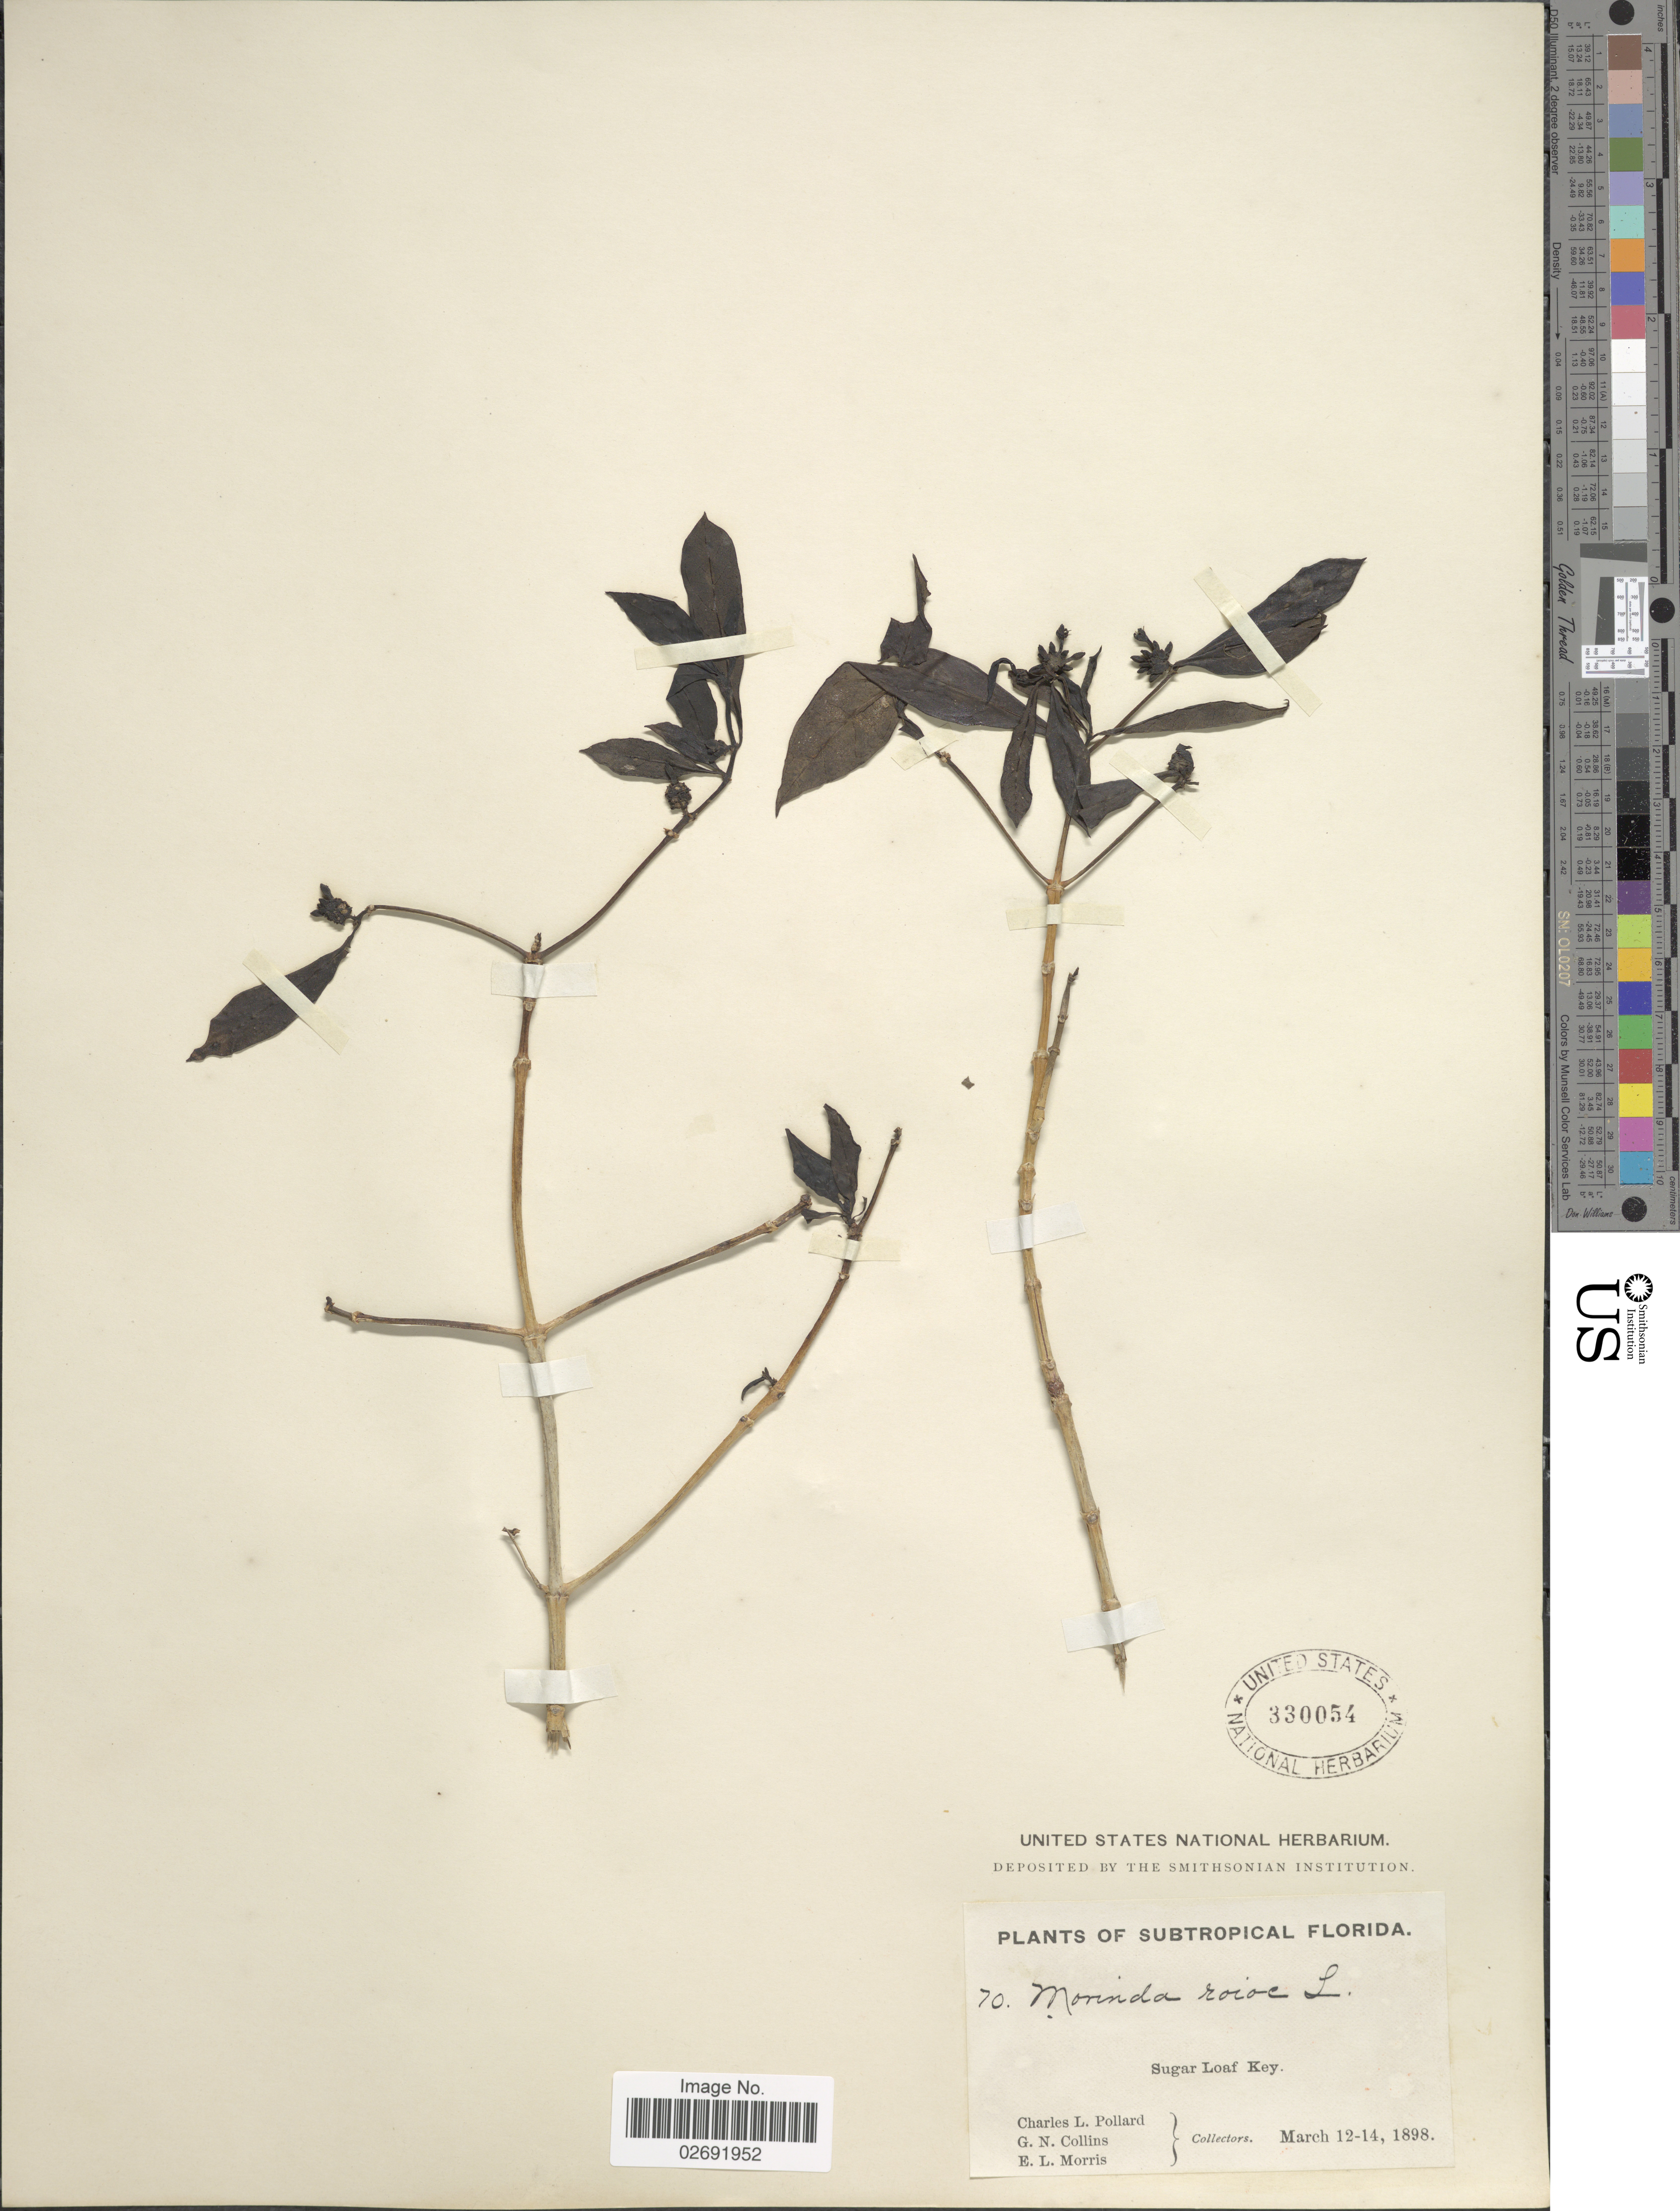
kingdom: Plantae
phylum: Tracheophyta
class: Magnoliopsida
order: Gentianales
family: Rubiaceae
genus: Morinda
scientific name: Morinda royoc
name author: L.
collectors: C. L. Pollard, G. Collins & E. Morris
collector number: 70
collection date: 1898-03-12/1898-03-14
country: United States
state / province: Florida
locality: Subtropical Florida, Sugar Loaf Key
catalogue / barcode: US 330054